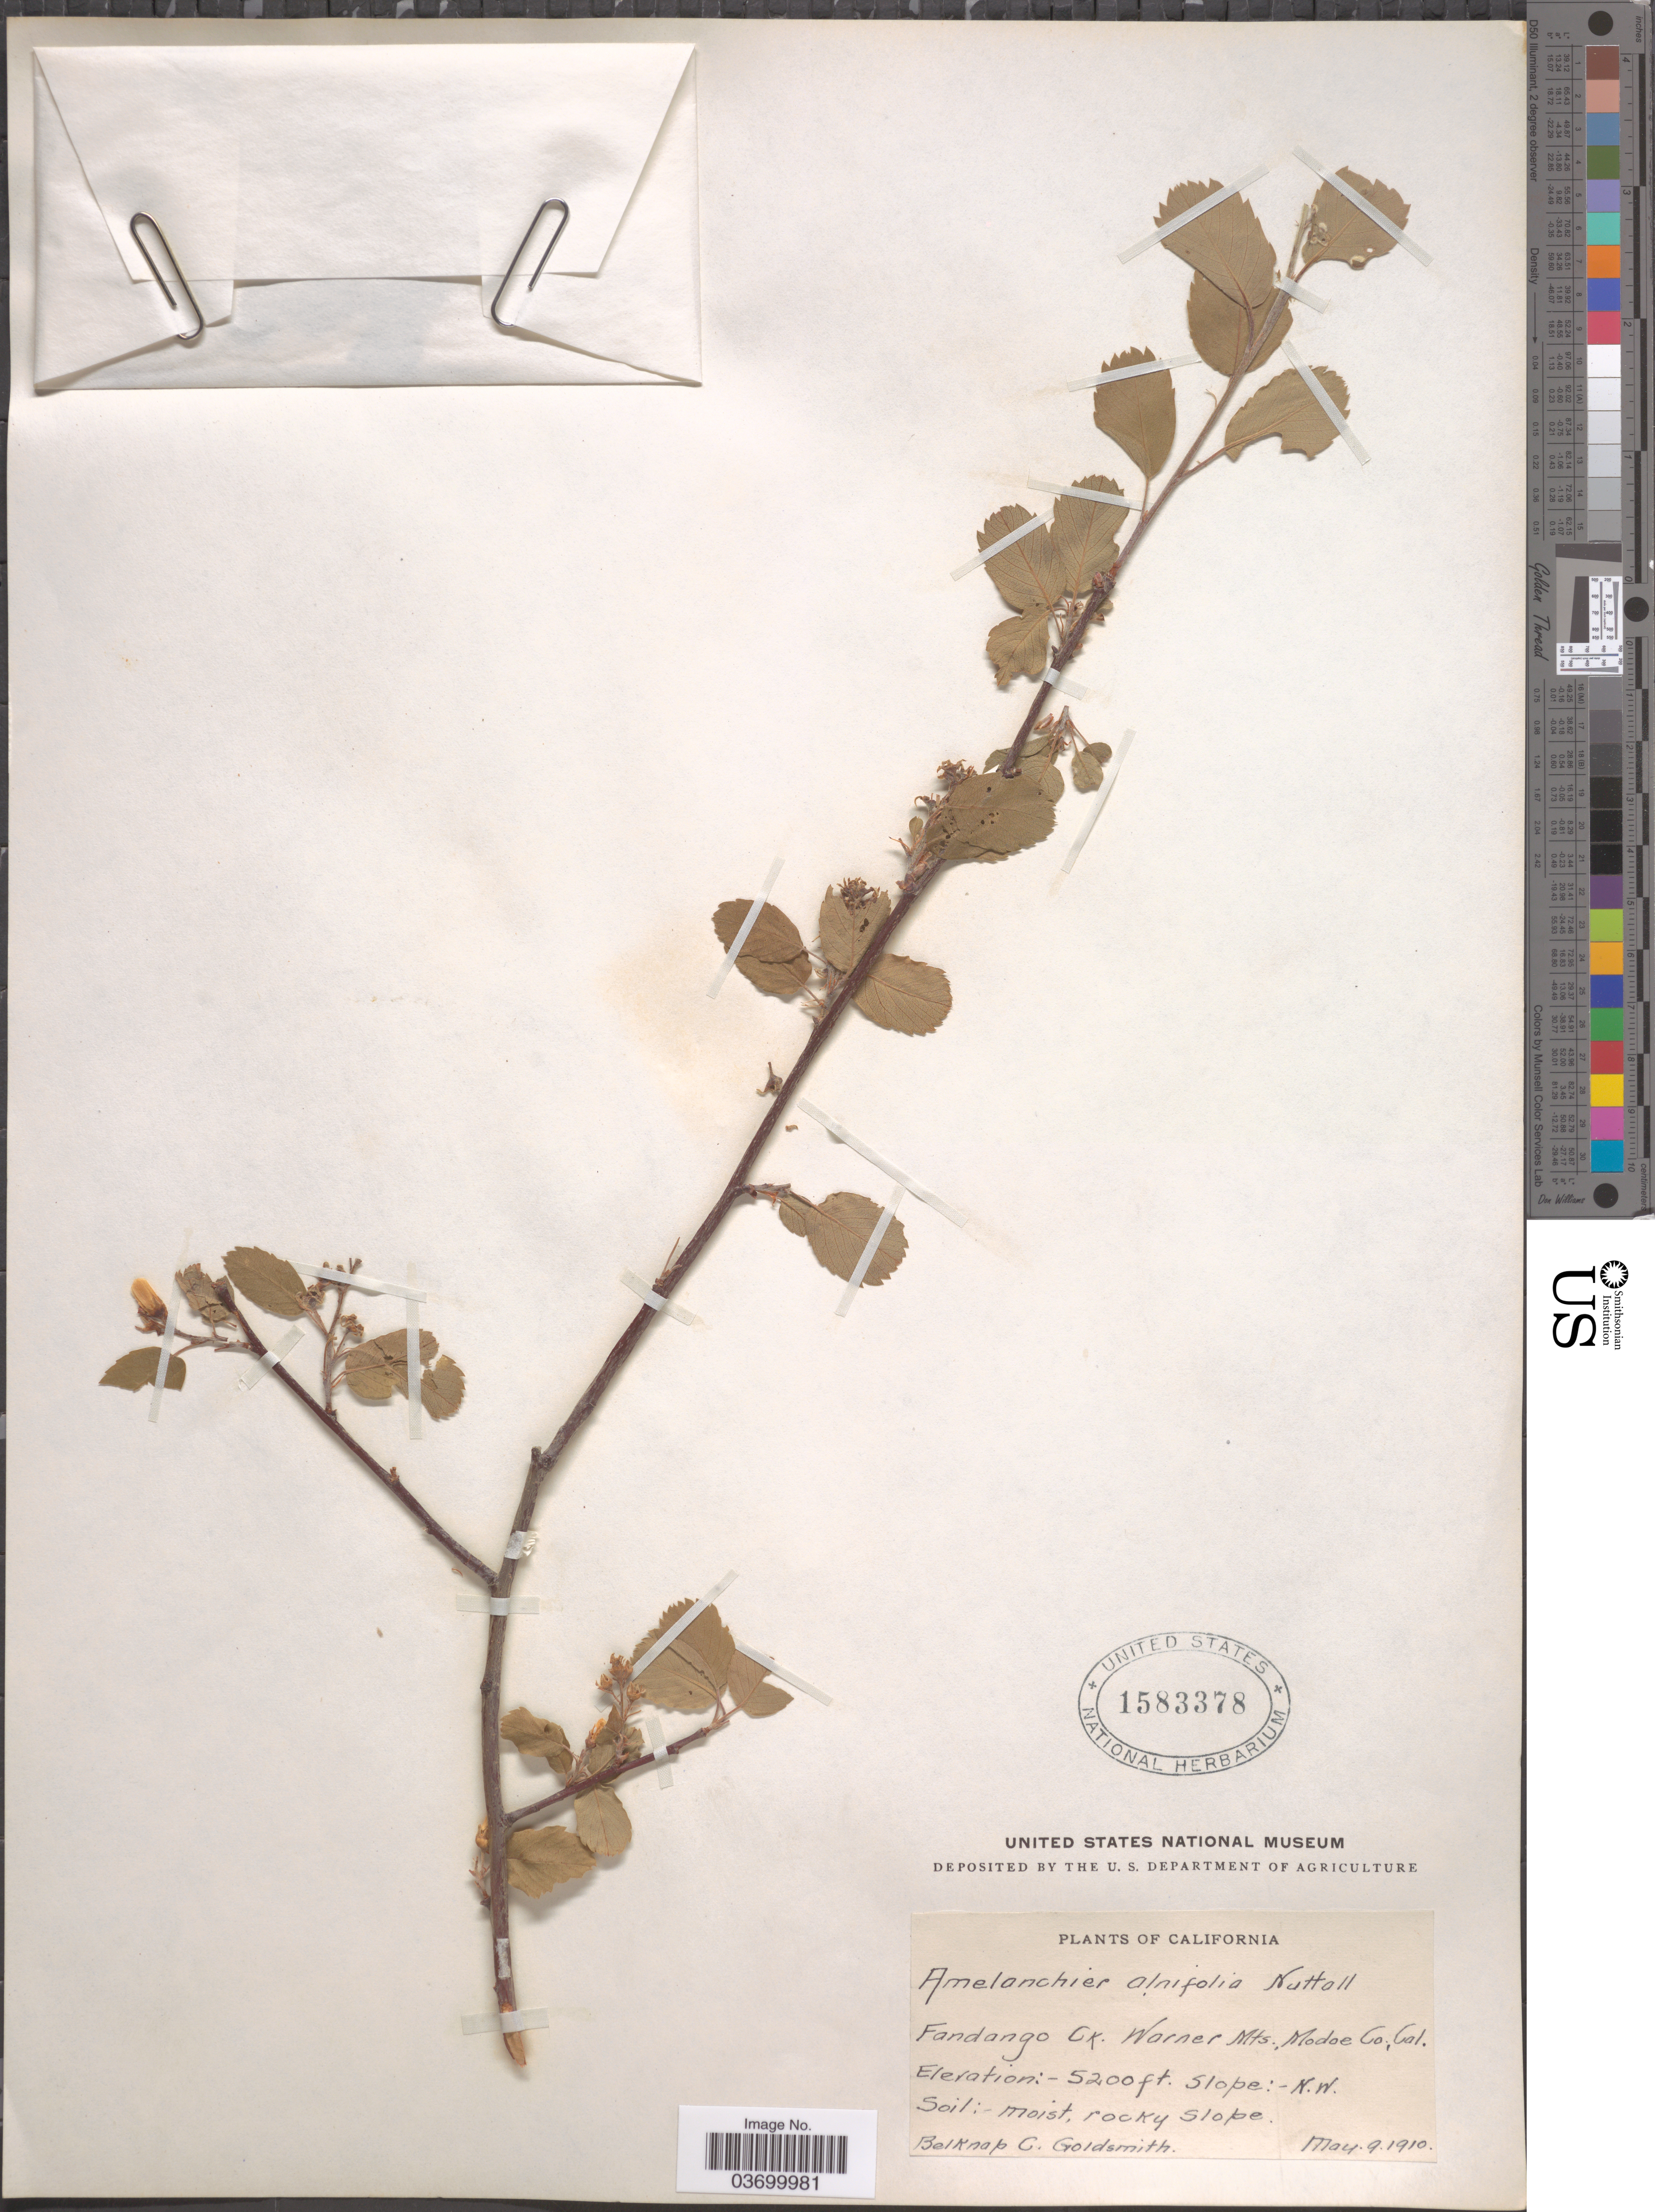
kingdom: Plantae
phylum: Tracheophyta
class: Magnoliopsida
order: Rosales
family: Rosaceae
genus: Amelanchier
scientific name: Amelanchier alnifolia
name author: (Nutt.) Nutt. ex M. Roem.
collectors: B. Goldsmith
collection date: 1910-05-09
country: United States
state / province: California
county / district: Modoc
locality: Fandango Ck. Warner Mts., Modoc Co.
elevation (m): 1585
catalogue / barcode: US 1583378